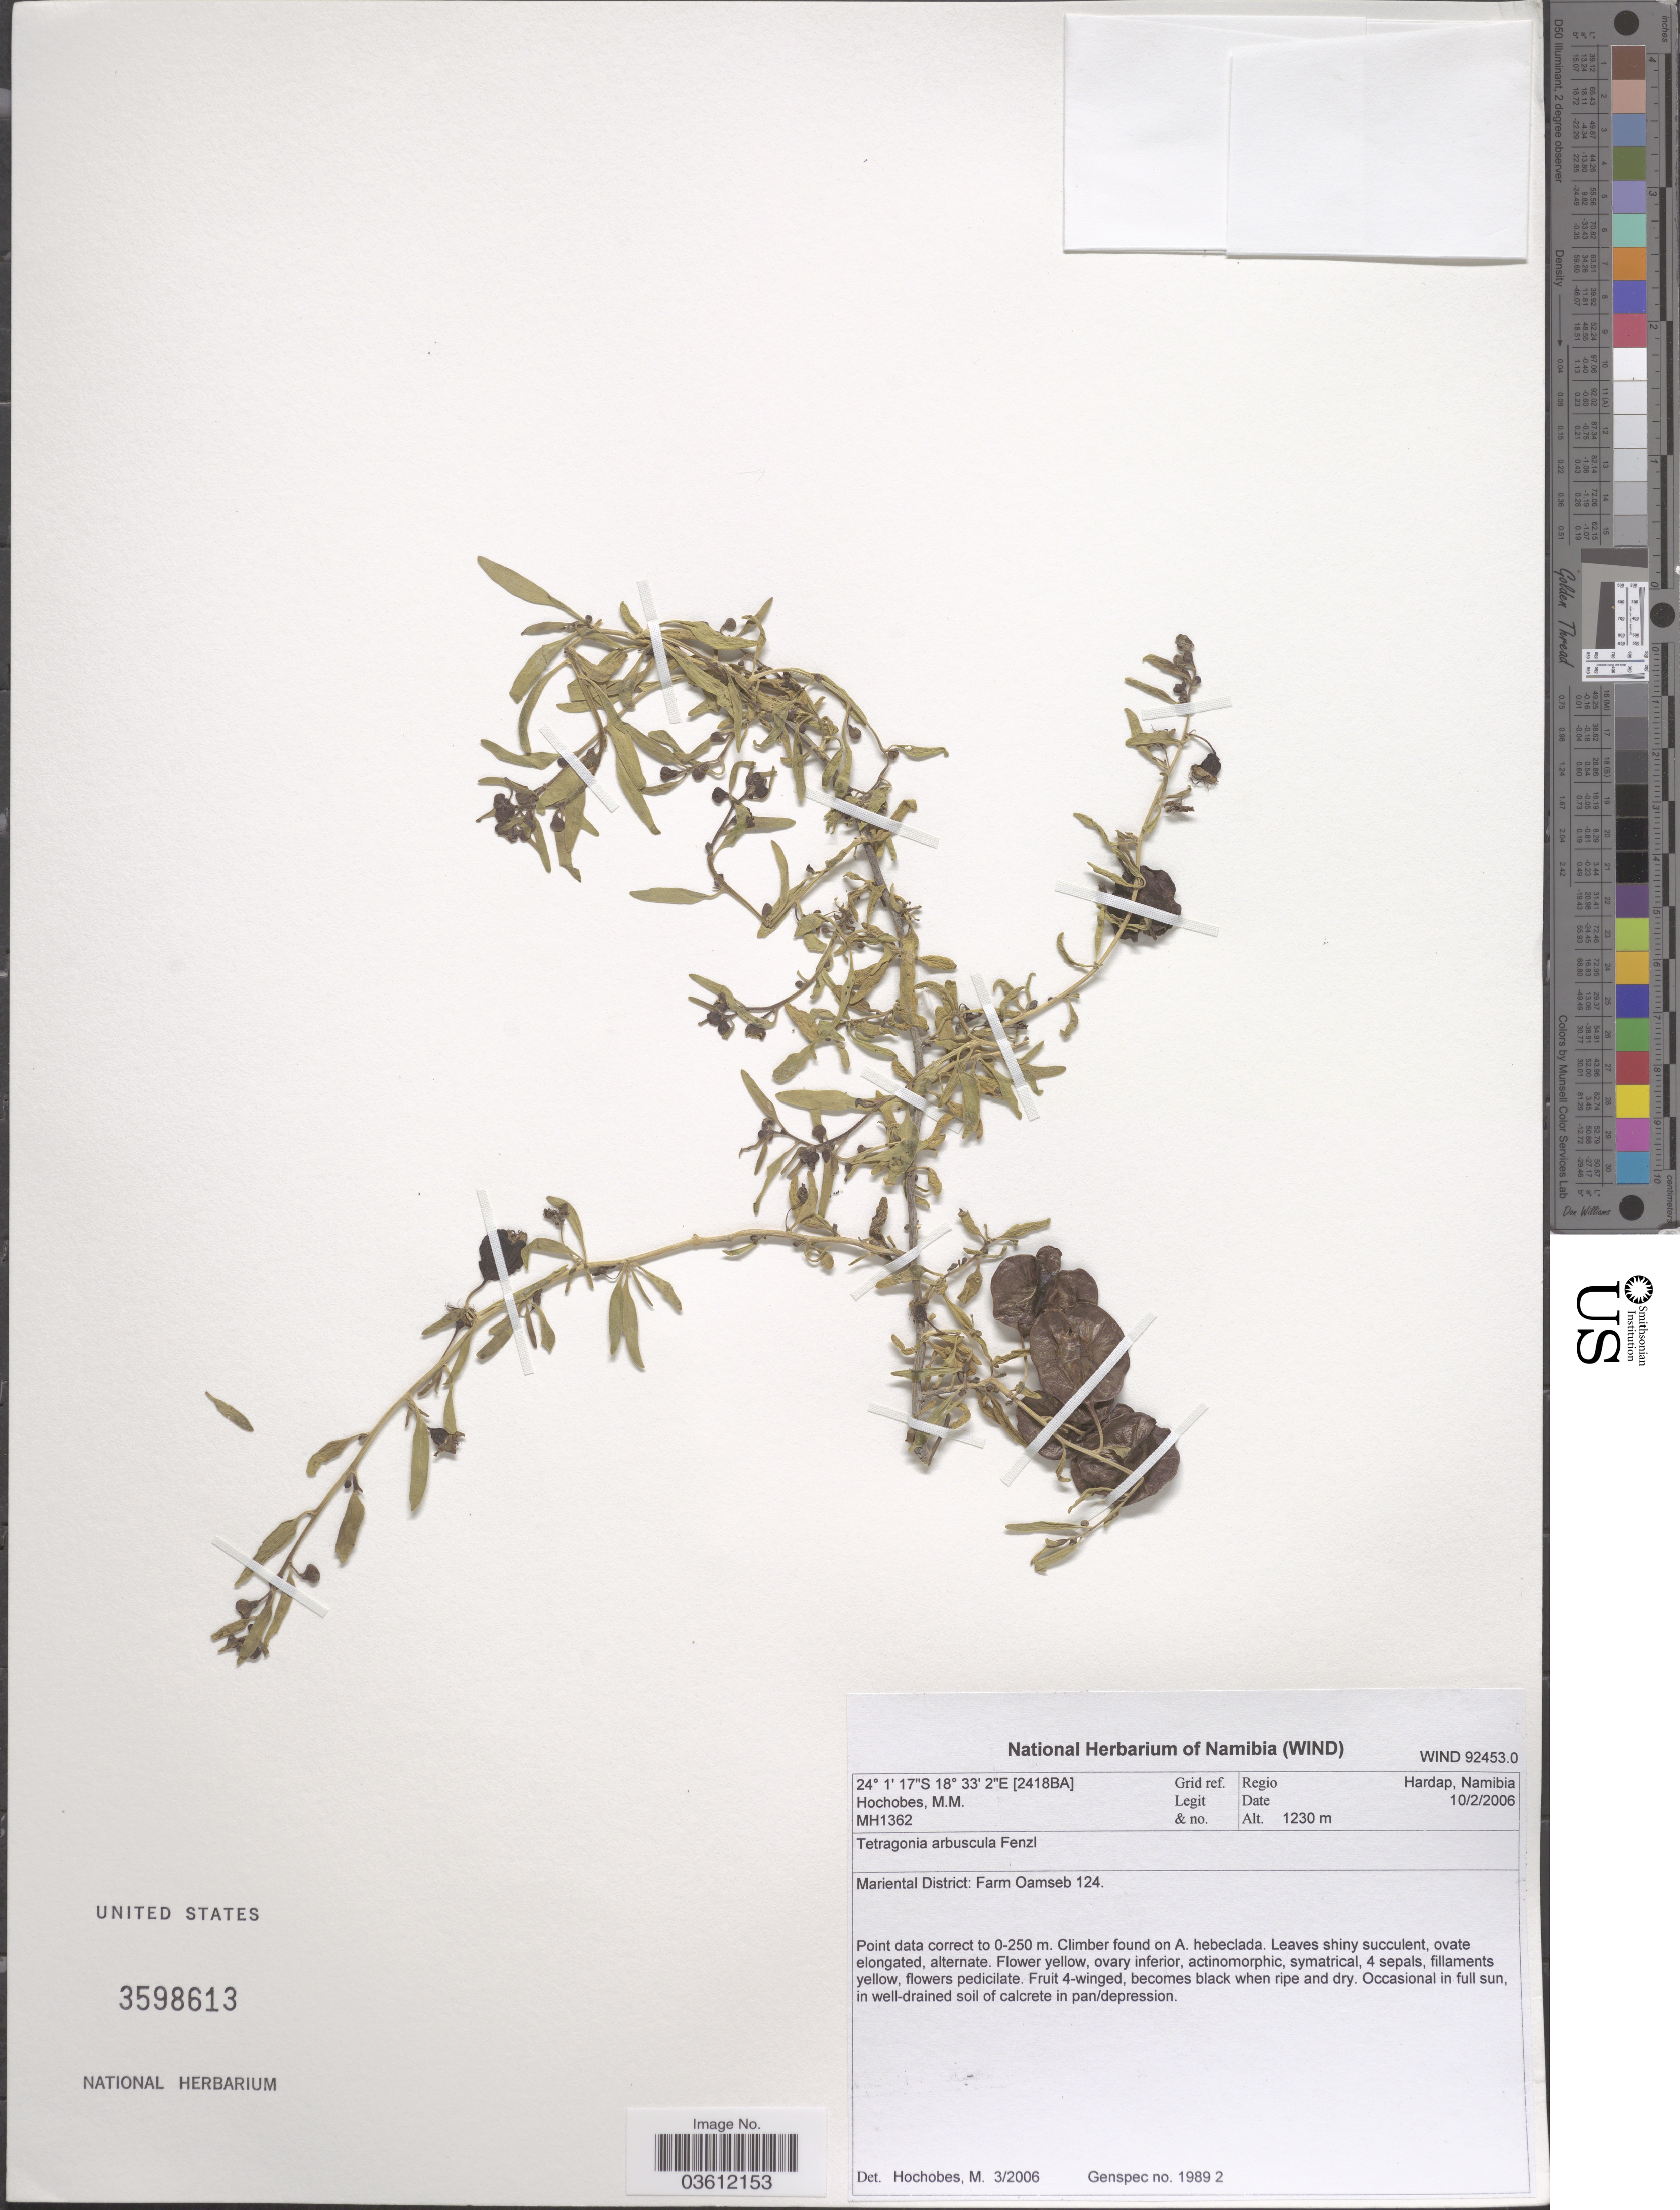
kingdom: Plantae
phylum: Tracheophyta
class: Magnoliopsida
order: Caryophyllales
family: Aizoaceae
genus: Tetragonia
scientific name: Tetragonia arbuscula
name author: Fenzl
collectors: M. Hochobes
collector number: MH1362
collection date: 2006-02-10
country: Namibia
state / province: Hardap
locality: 2418BA Grid ref. Mariental District: Farm Oamseb 124.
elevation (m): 1230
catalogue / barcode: US 3598613